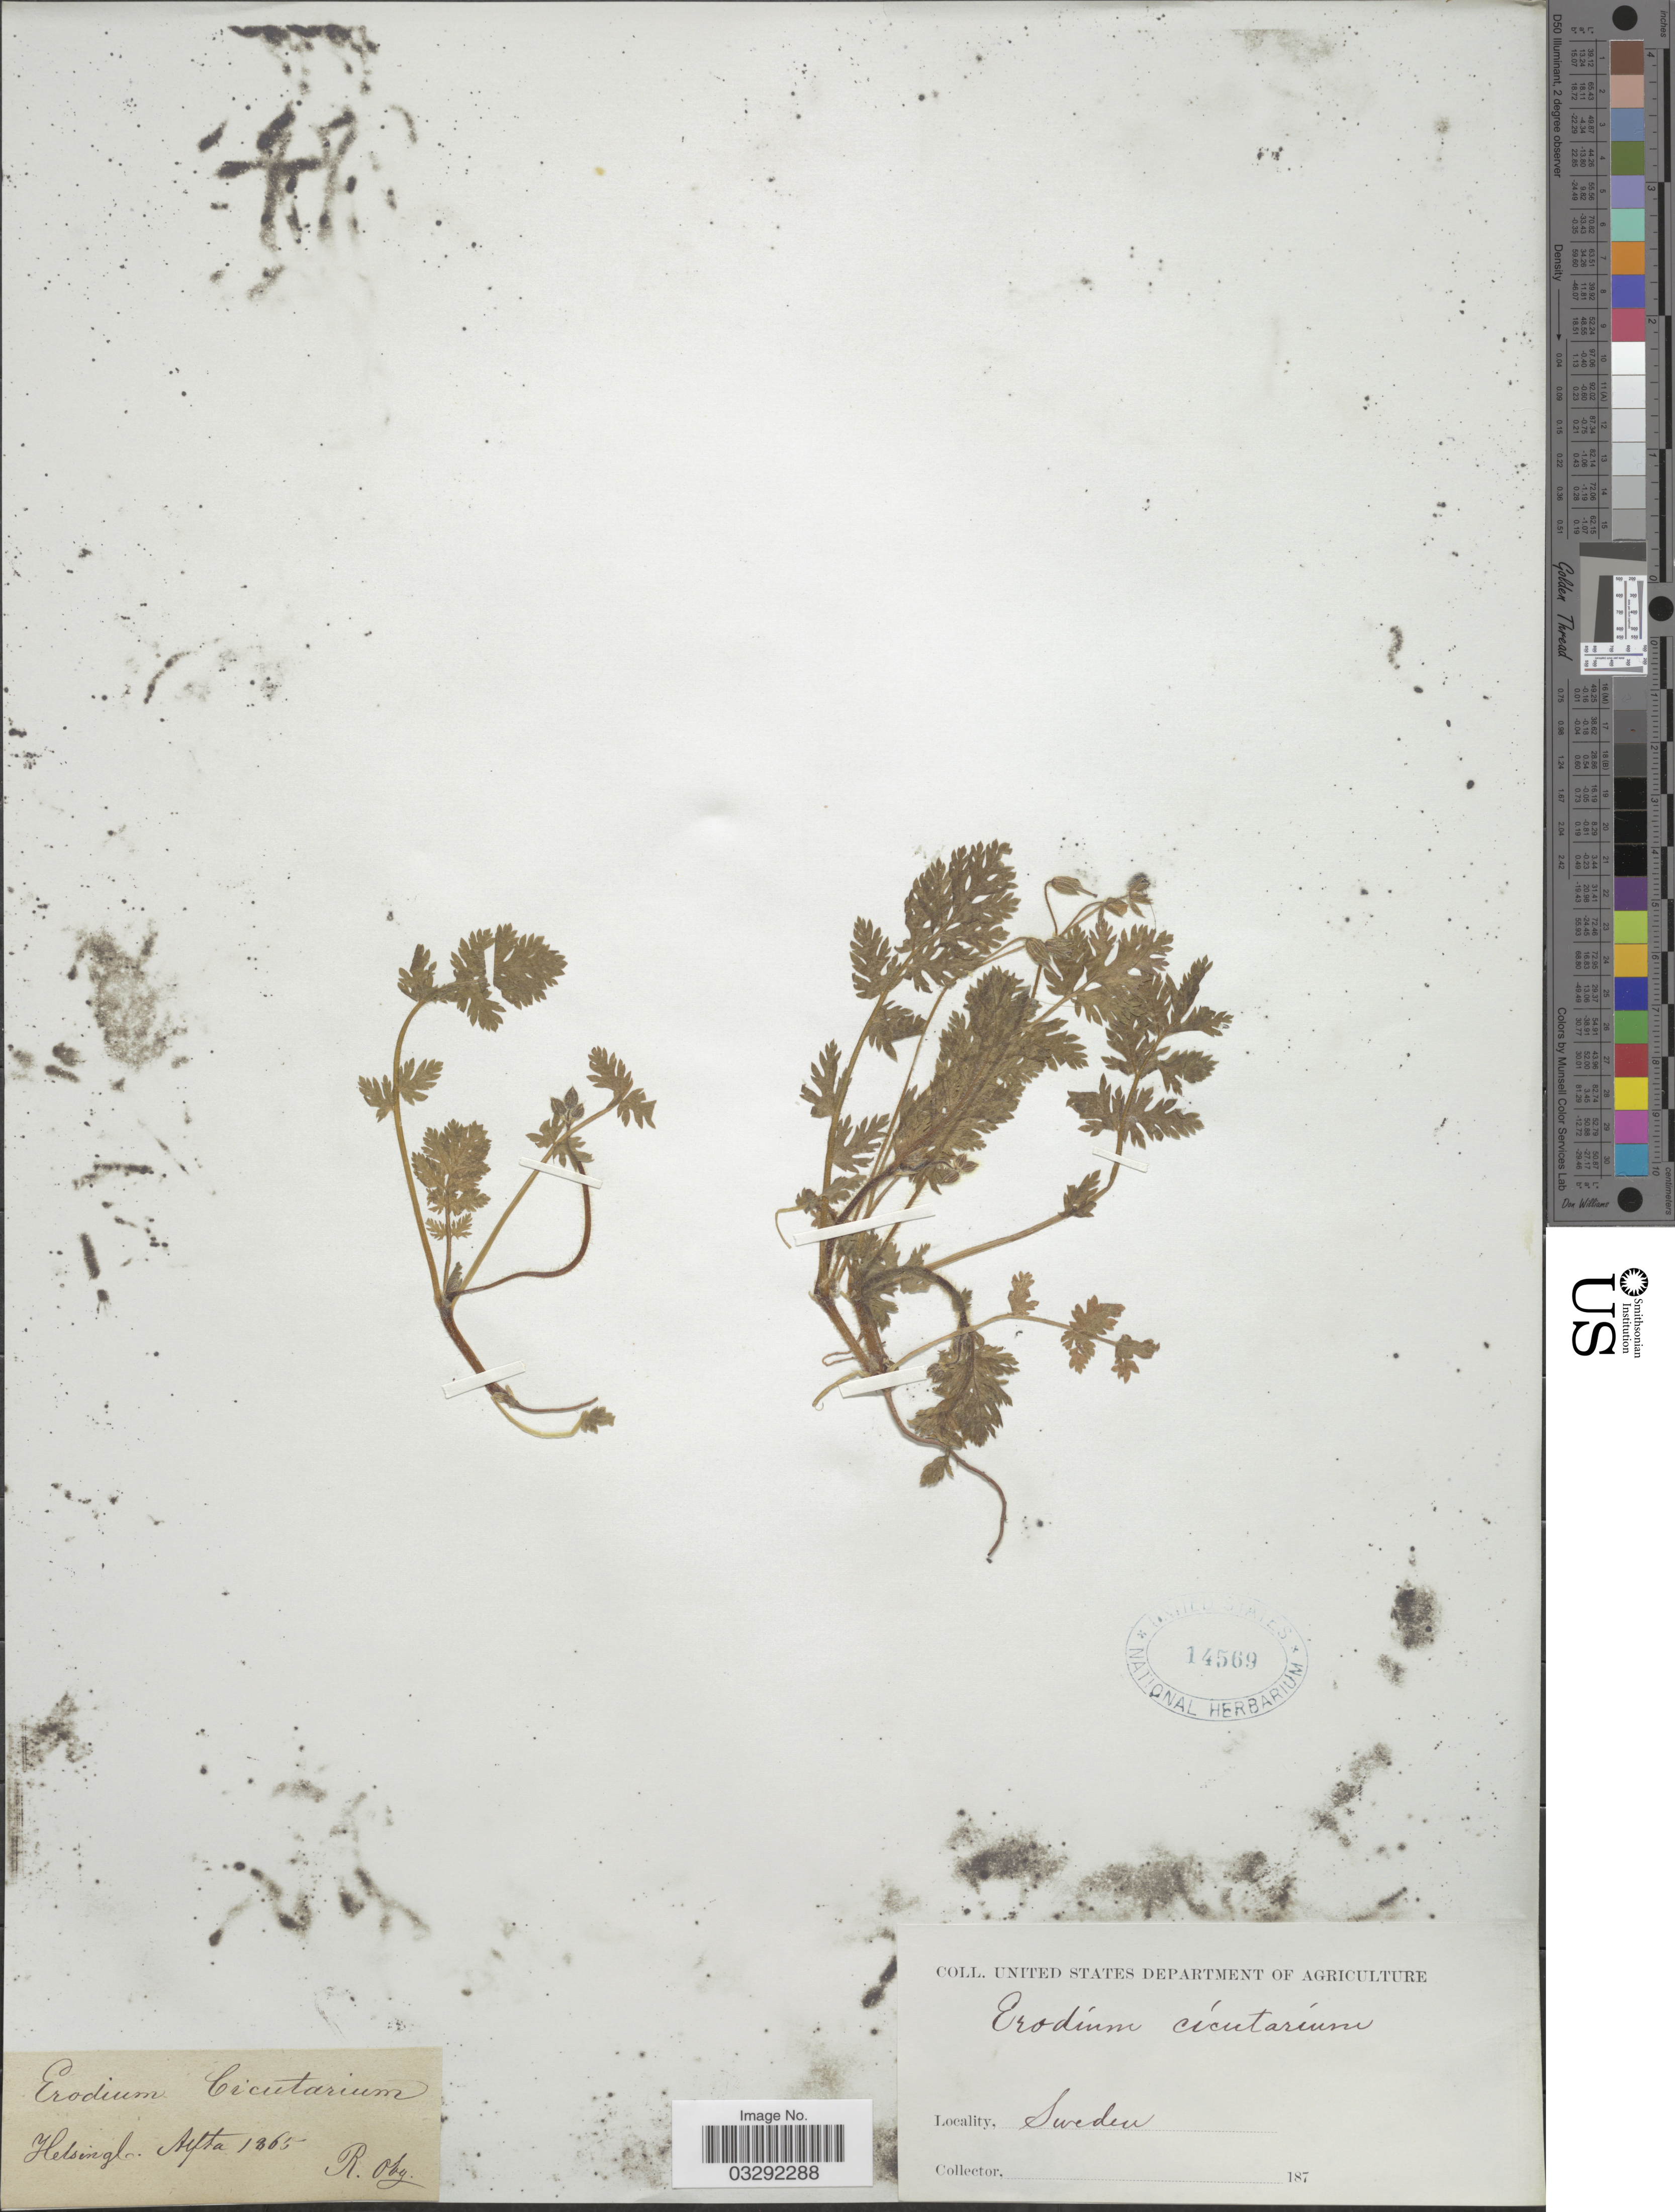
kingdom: Plantae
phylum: Tracheophyta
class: Magnoliopsida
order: Geraniales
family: Geraniaceae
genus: Erodium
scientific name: Erodium cicutarium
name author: (L.) L'Hér.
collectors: R. Obg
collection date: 1865-09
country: Sweden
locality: Helsingb. Alfta.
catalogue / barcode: US 14569